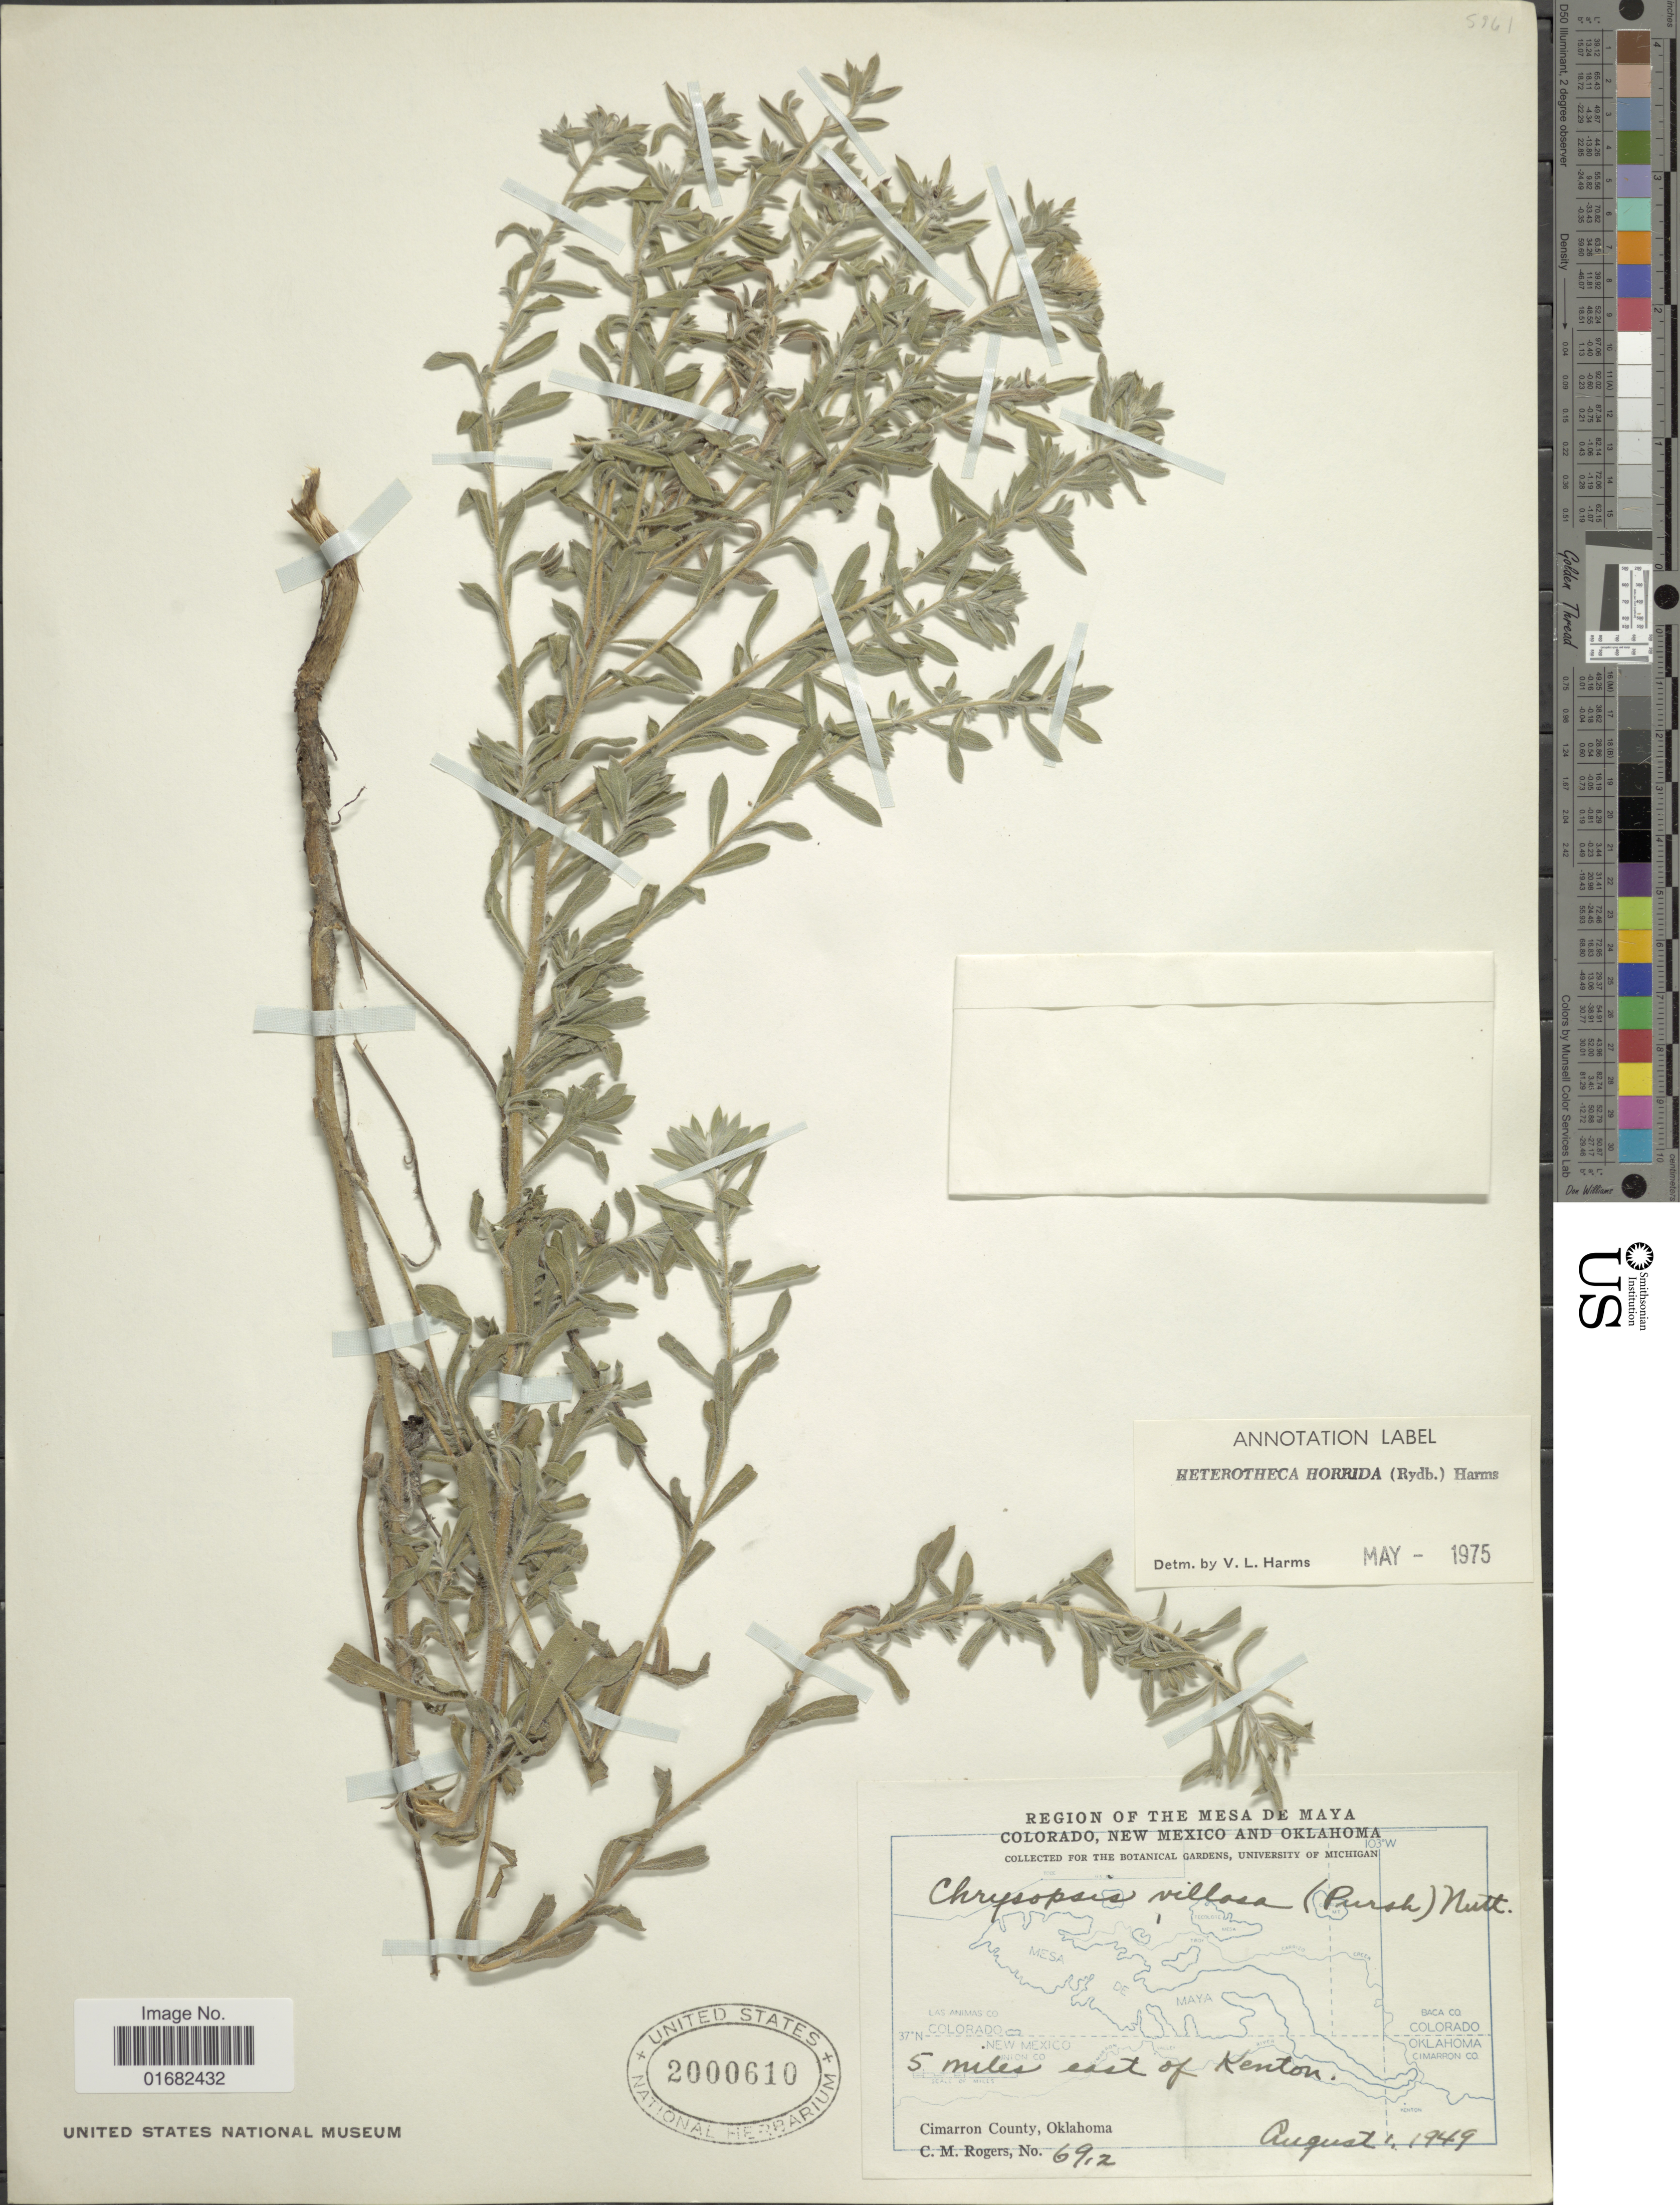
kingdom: Plantae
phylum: Tracheophyta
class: Magnoliopsida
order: Asterales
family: Asteraceae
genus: Heterotheca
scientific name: Heterotheca horrida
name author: (Rydb.) V.L. Harms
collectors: C. M. Rogers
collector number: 6912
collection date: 1949-08-01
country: United States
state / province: Oklahoma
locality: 5 miles east of Kenton. Cimarron County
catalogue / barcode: US 2000610